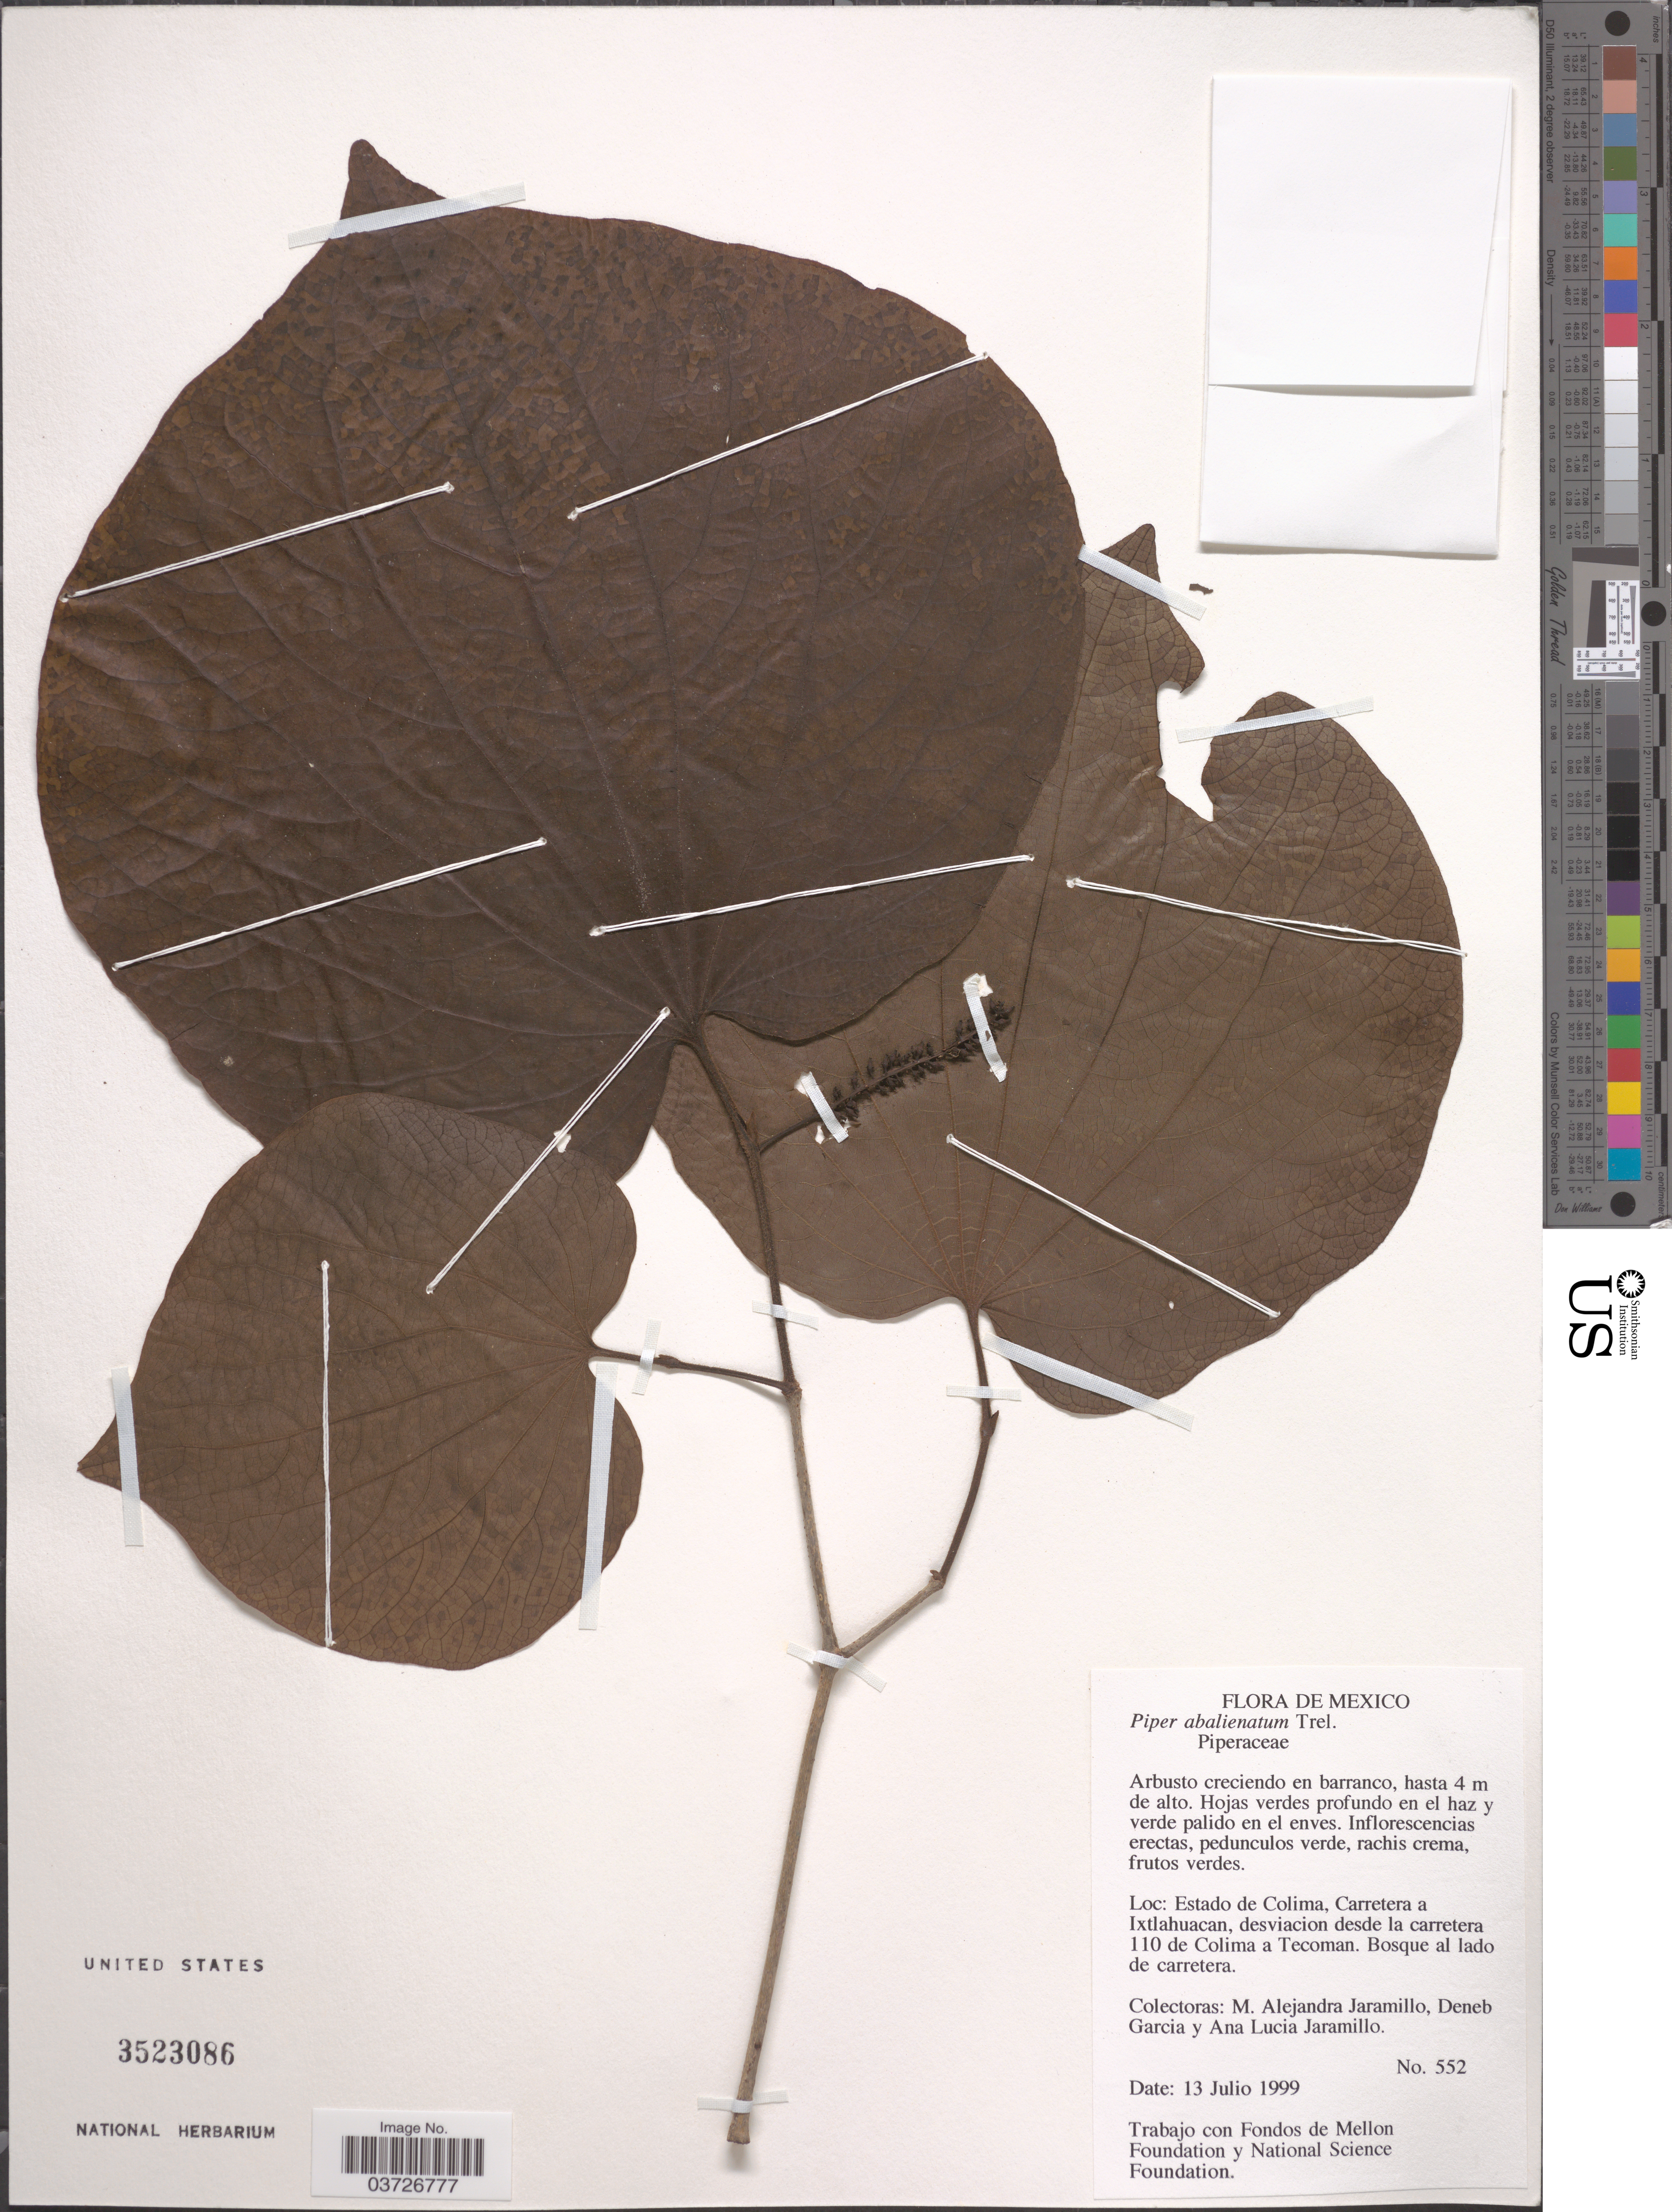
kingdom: Plantae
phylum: Tracheophyta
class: Magnoliopsida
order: Piperales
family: Piperaceae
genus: Piper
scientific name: Piper abalienatum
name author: Trel.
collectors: M. A. Jaramillo, D. Garcia & A. Lucia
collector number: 552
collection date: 1999-07-13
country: Mexico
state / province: Colima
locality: Carretera a Ixtlahuacan, desviacion desde la carretera 110 de Colima a Tecoman.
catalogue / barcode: US 3523086